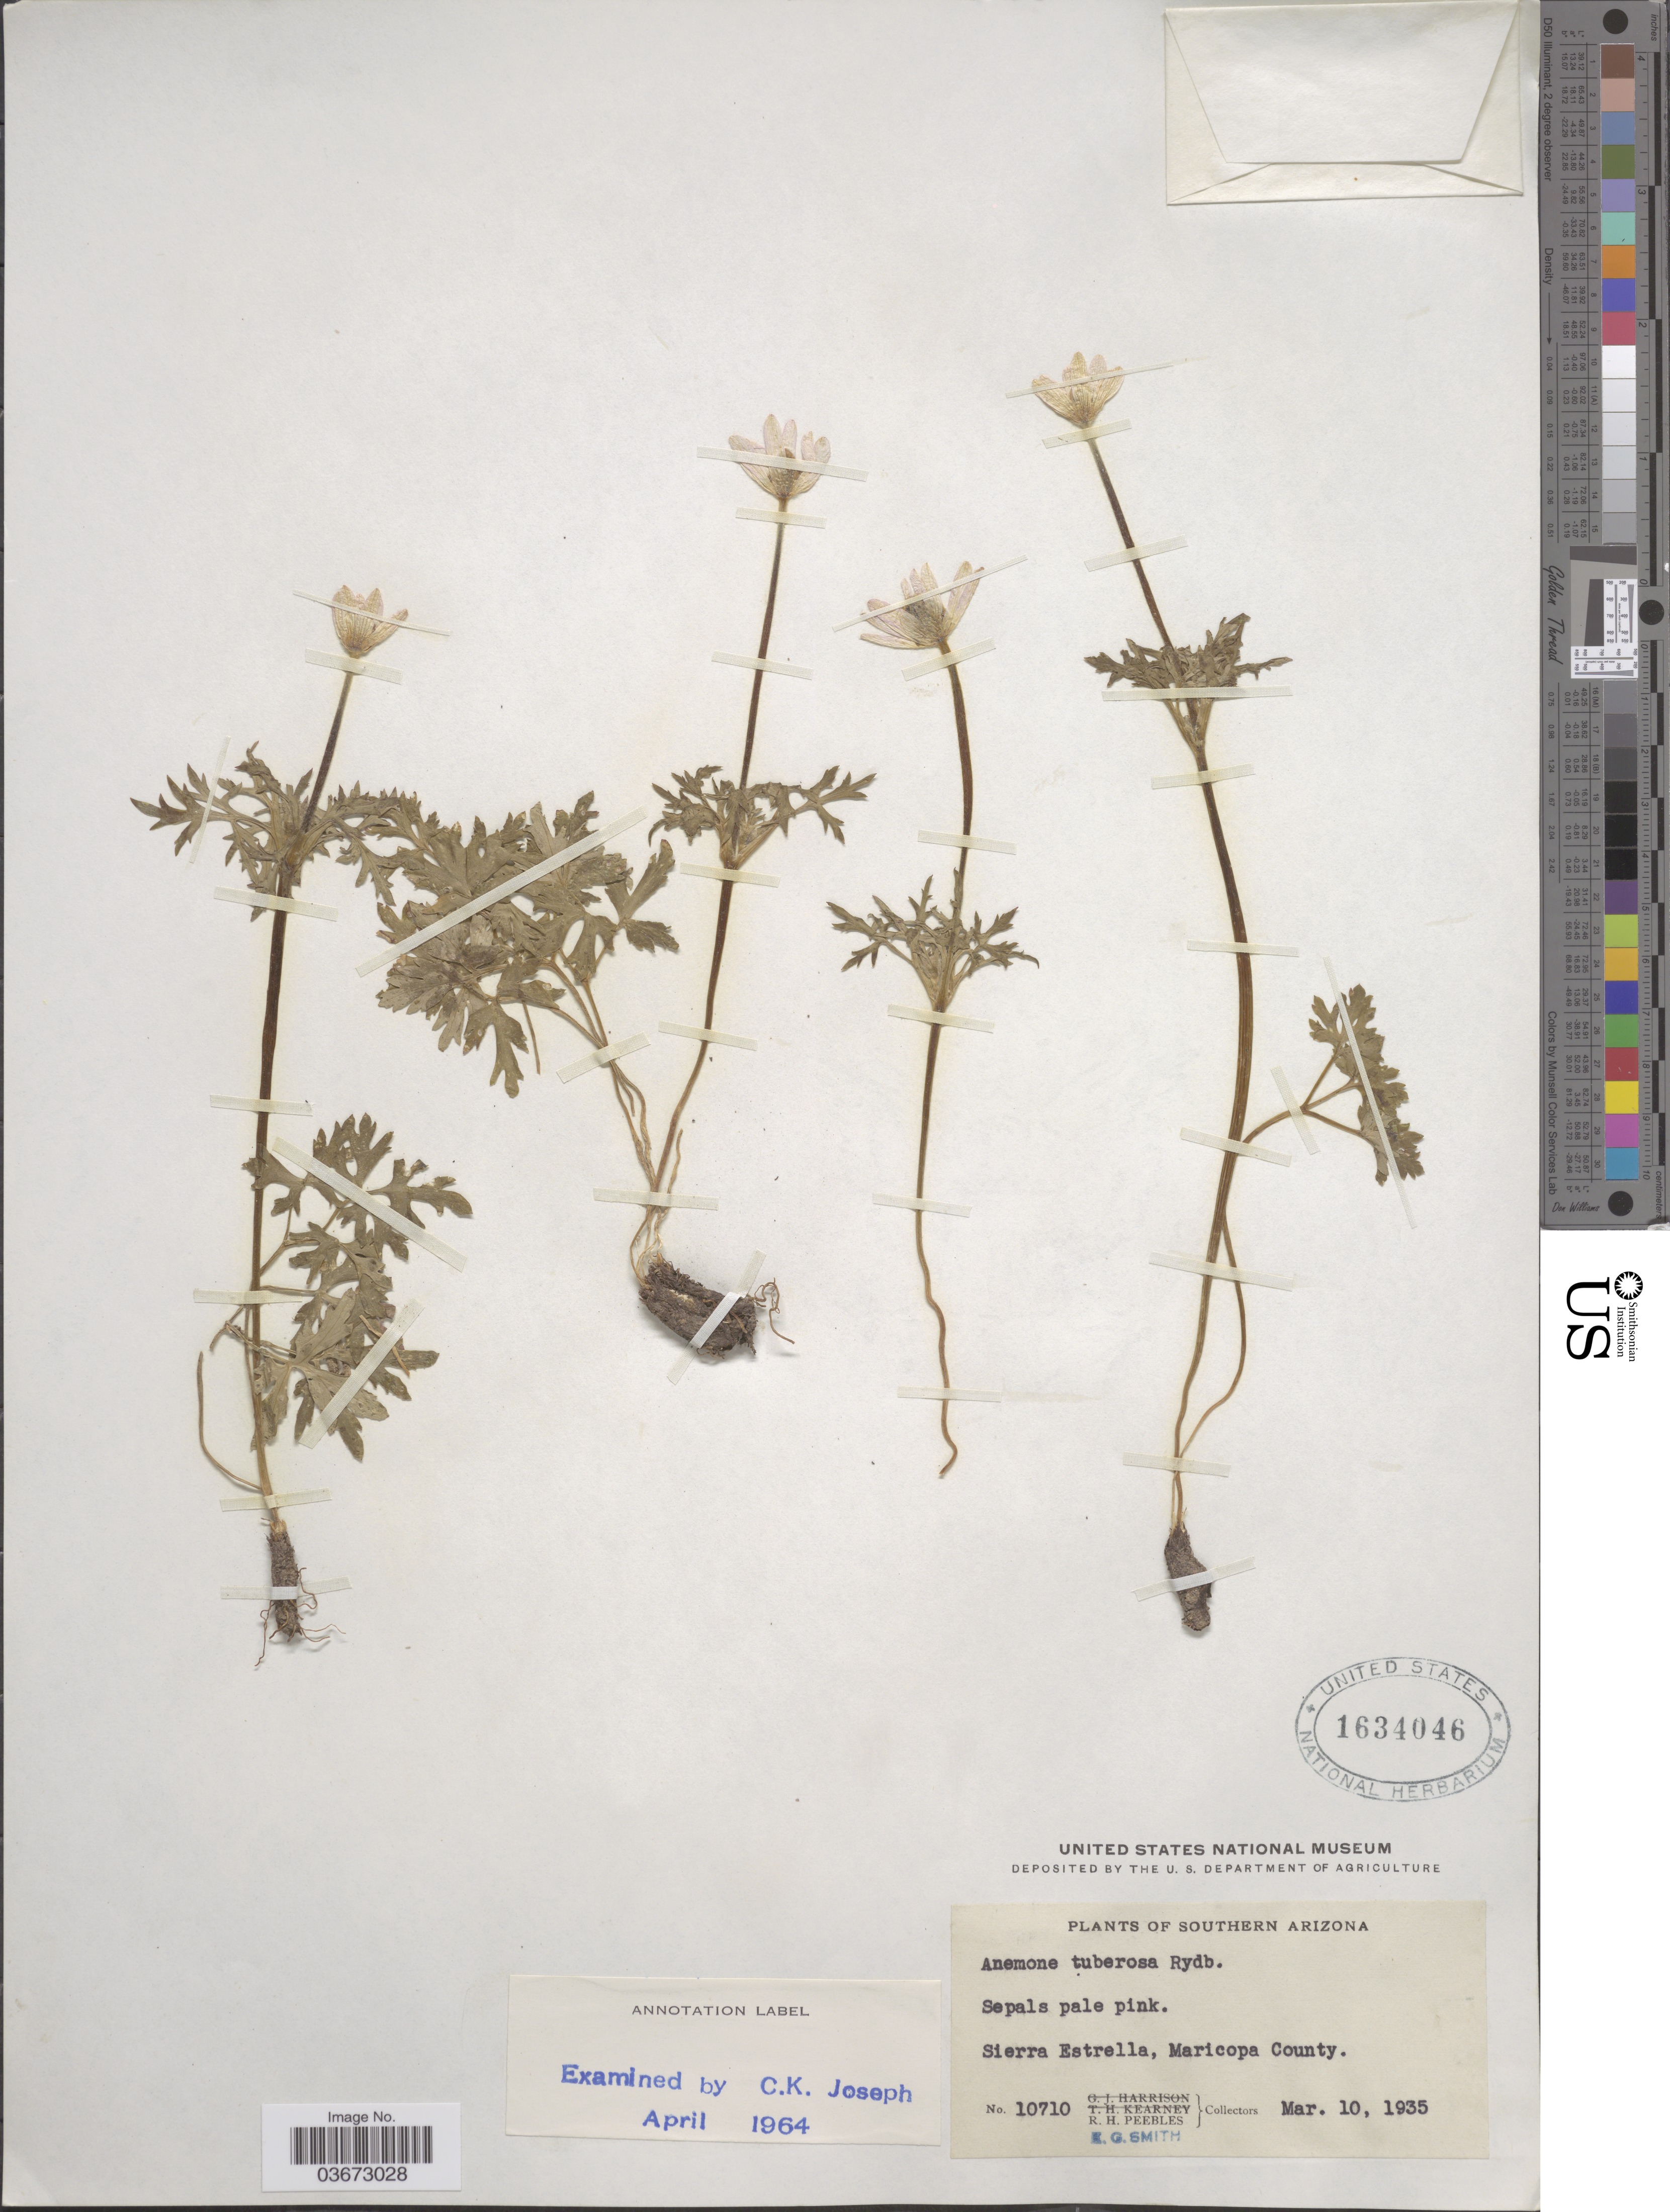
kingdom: Plantae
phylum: Tracheophyta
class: Magnoliopsida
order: Ranunculales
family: Ranunculaceae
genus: Anemone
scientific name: Anemone tuberosa x A. heterophylla Nutt. & Alph. Wood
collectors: R. H. Peebles & E. G. Smith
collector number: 10710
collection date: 1935-03-10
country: United States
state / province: Arizona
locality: Southern Arizona. Sierra Estrella, Maricopa County.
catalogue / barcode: US 1634046